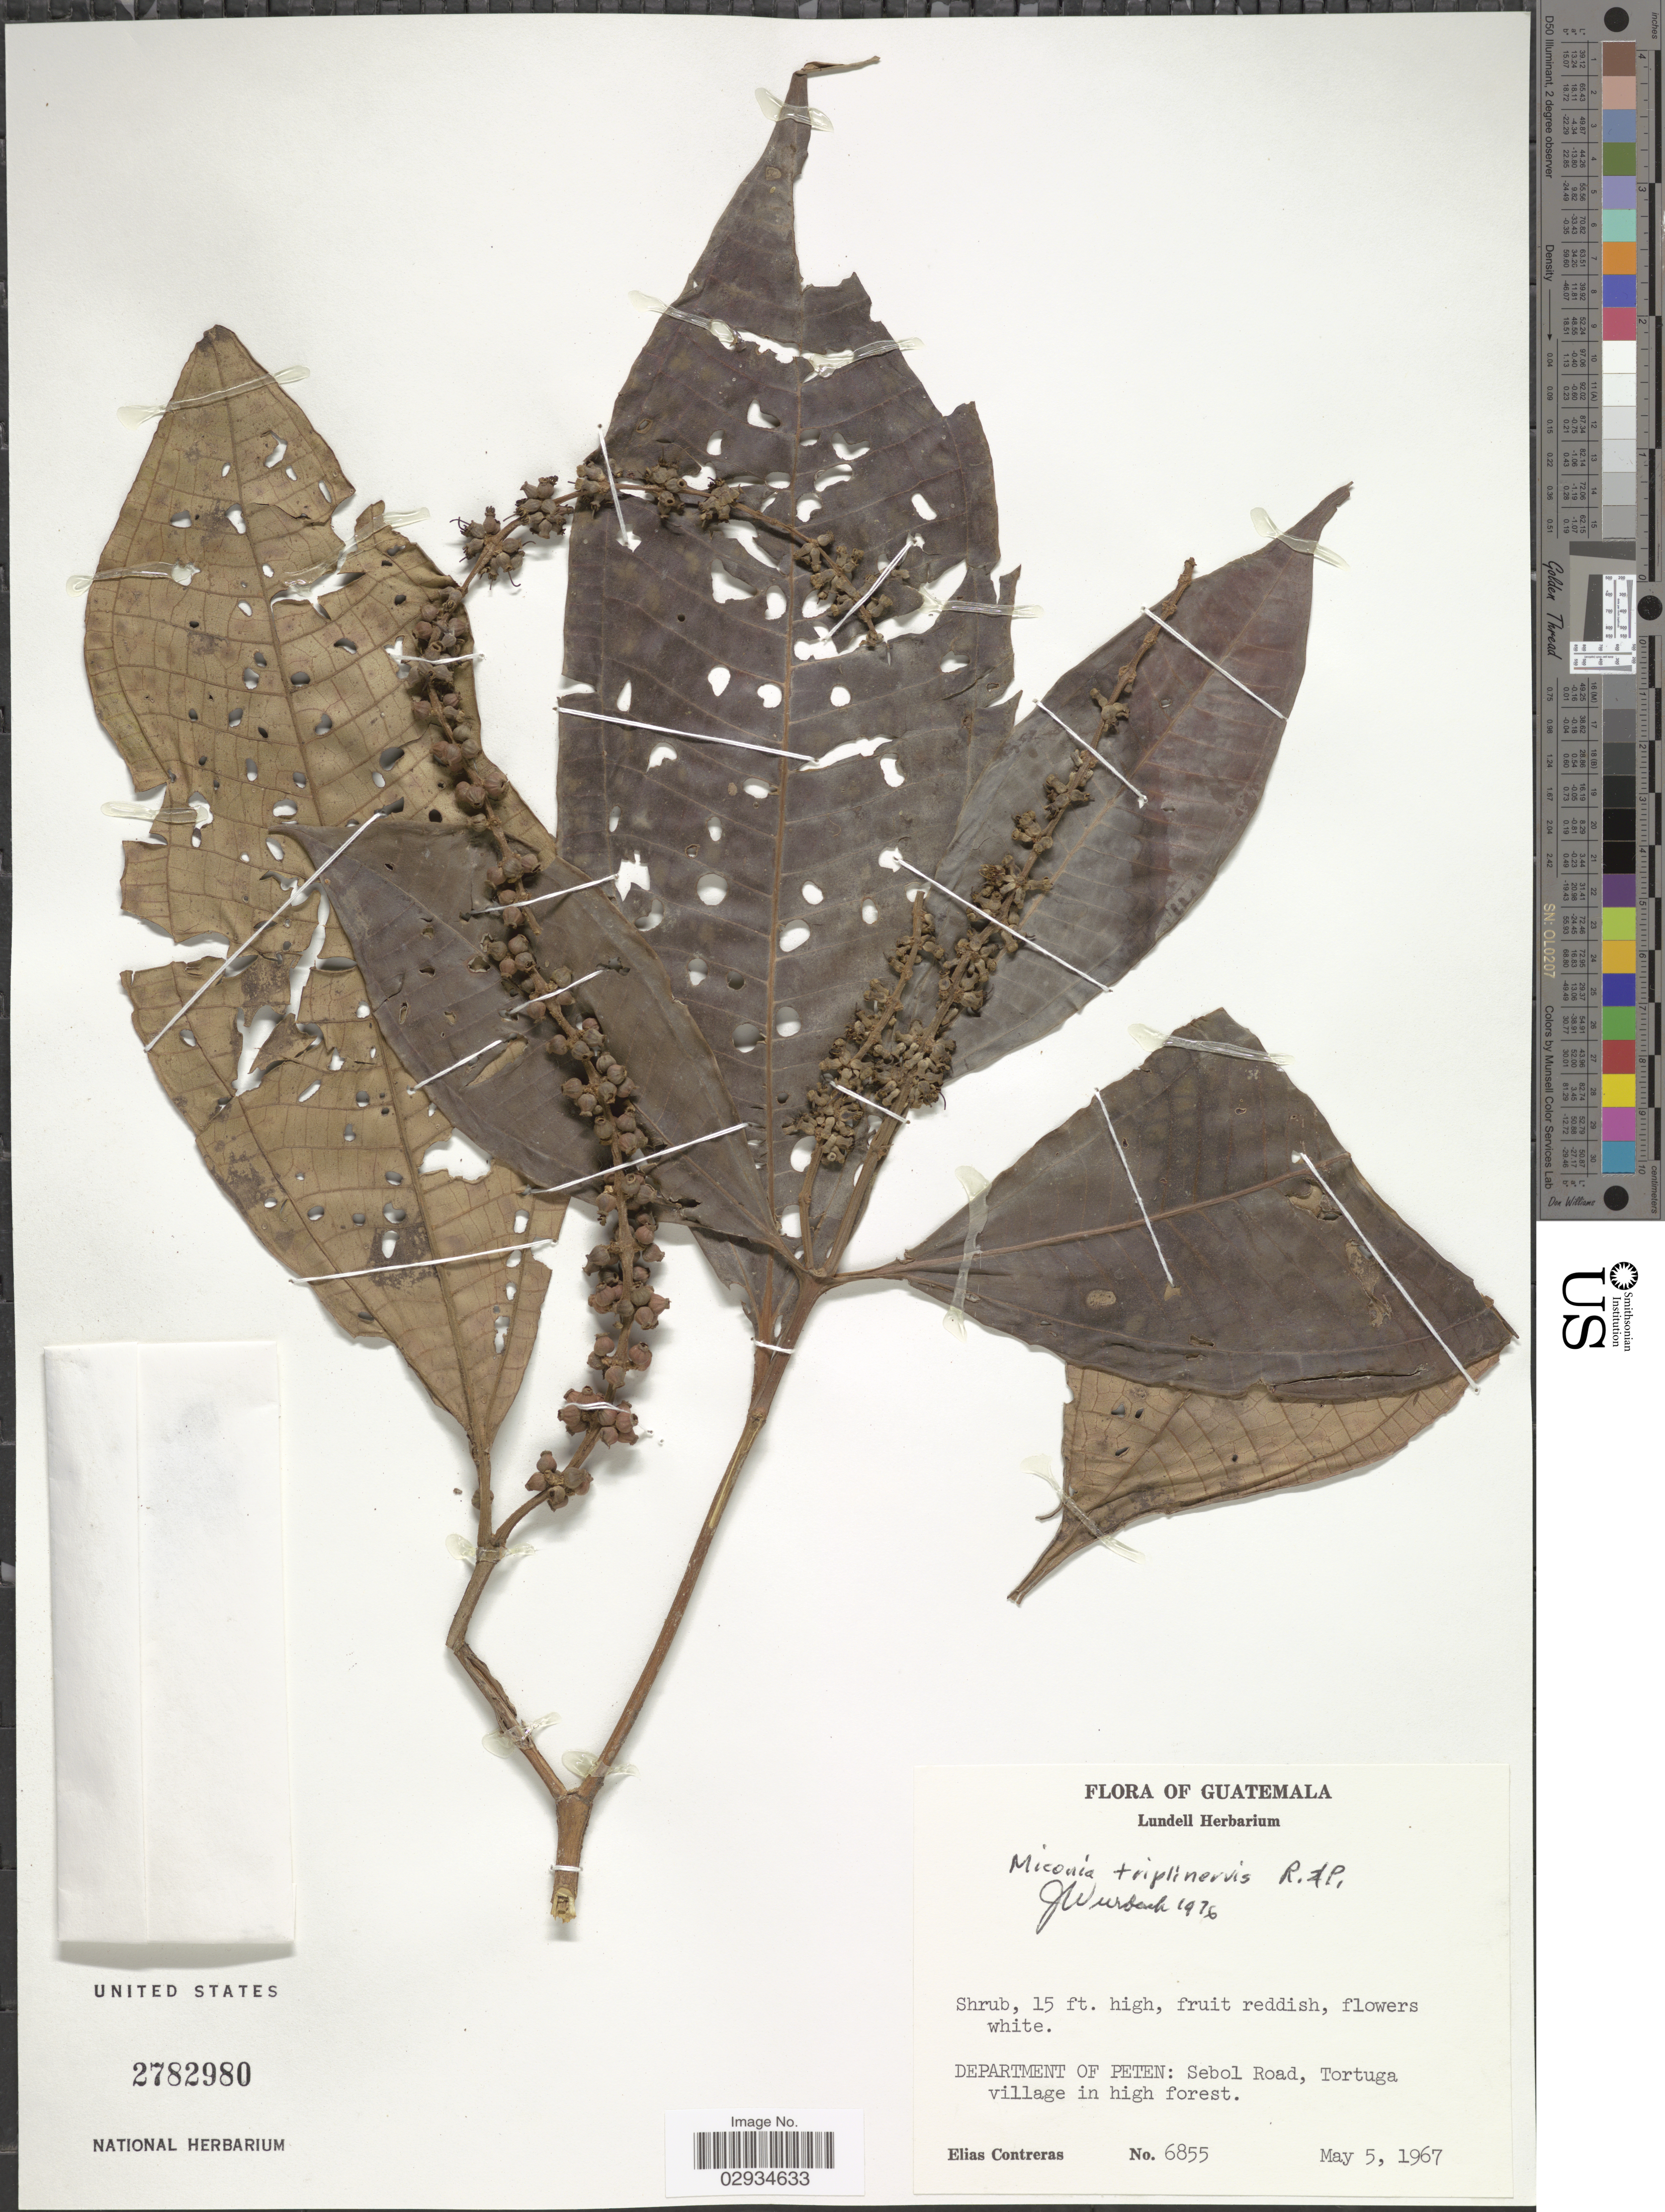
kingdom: Plantae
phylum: Tracheophyta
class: Magnoliopsida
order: Myrtales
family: Melastomataceae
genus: Miconia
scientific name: Miconia triplinervis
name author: Ruiz & Pav.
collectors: E. Contreras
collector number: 6855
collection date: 1967-05-05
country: Guatemala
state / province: El Petén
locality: Department of Peten: Sebol Road, Tortuga village in high forest.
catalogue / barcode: US 2782980